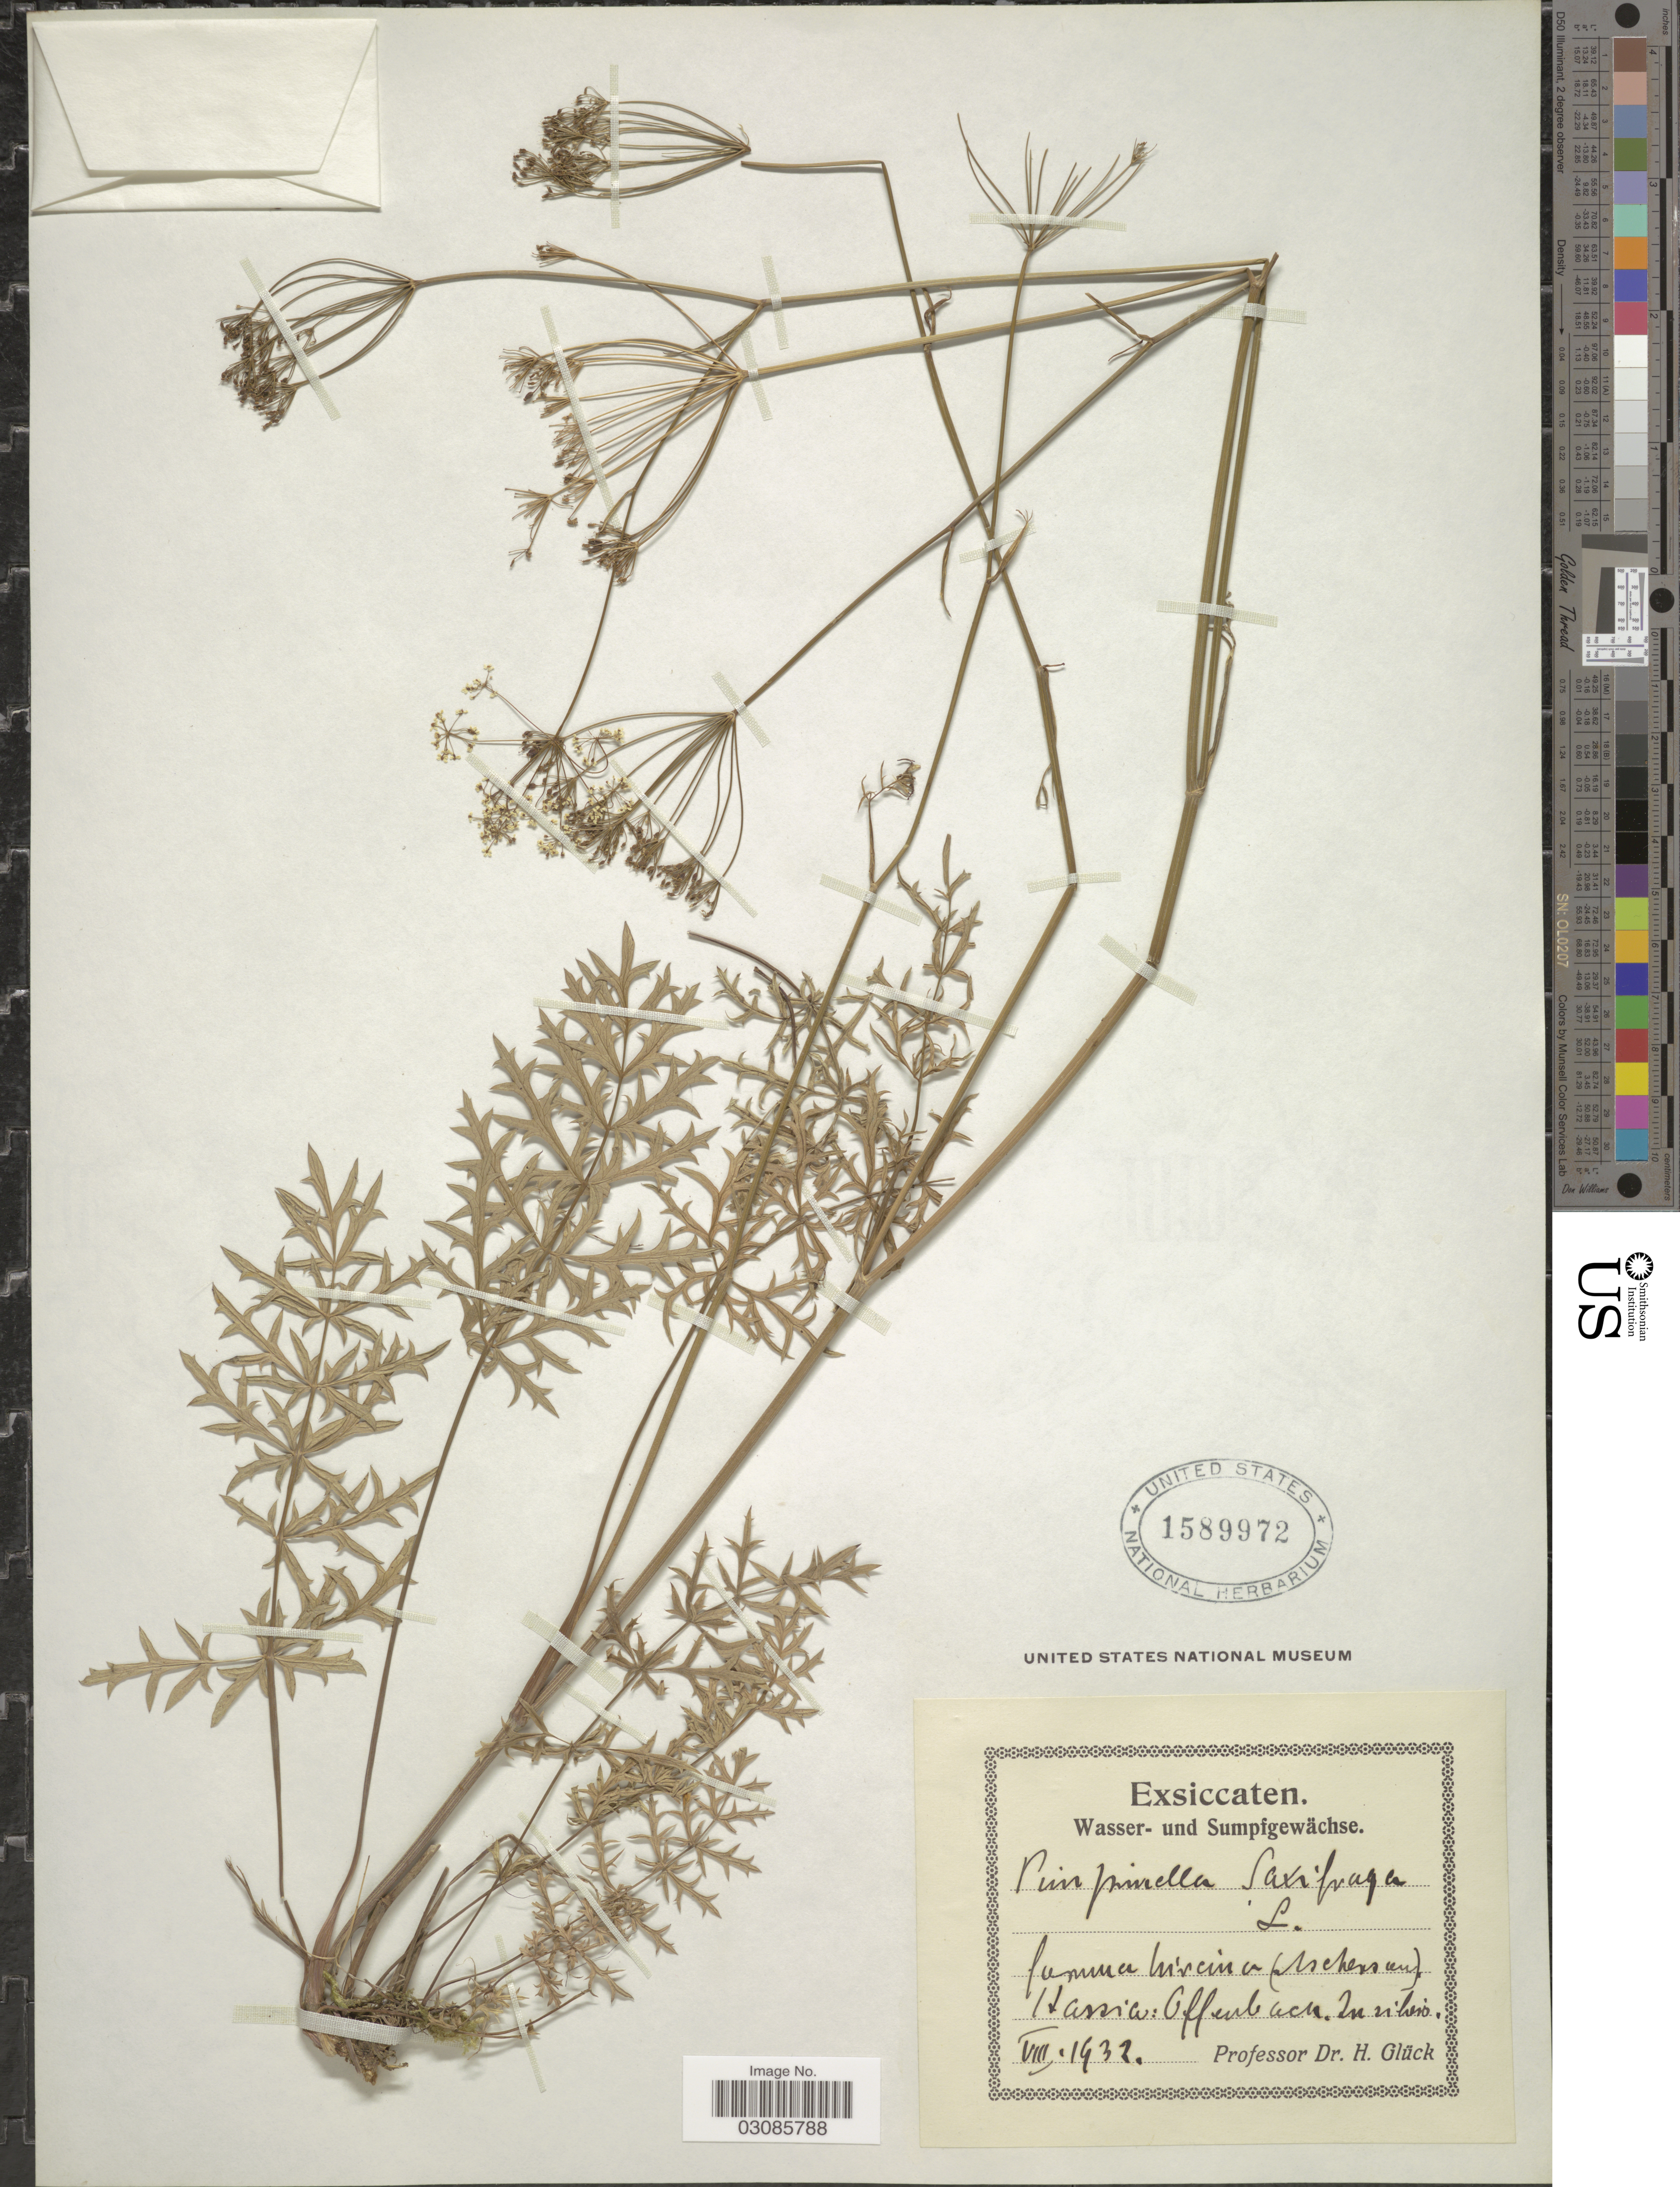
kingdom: Plantae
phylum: Tracheophyta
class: Magnoliopsida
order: Apiales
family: Apiaceae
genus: Pimpinella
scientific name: Pimpinella saxifraga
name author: L.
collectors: H. Glück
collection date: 1932-08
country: Germany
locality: Somma hircina (Aschersun). [interpreted] Hassia: Offenbach.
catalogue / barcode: US 1589972